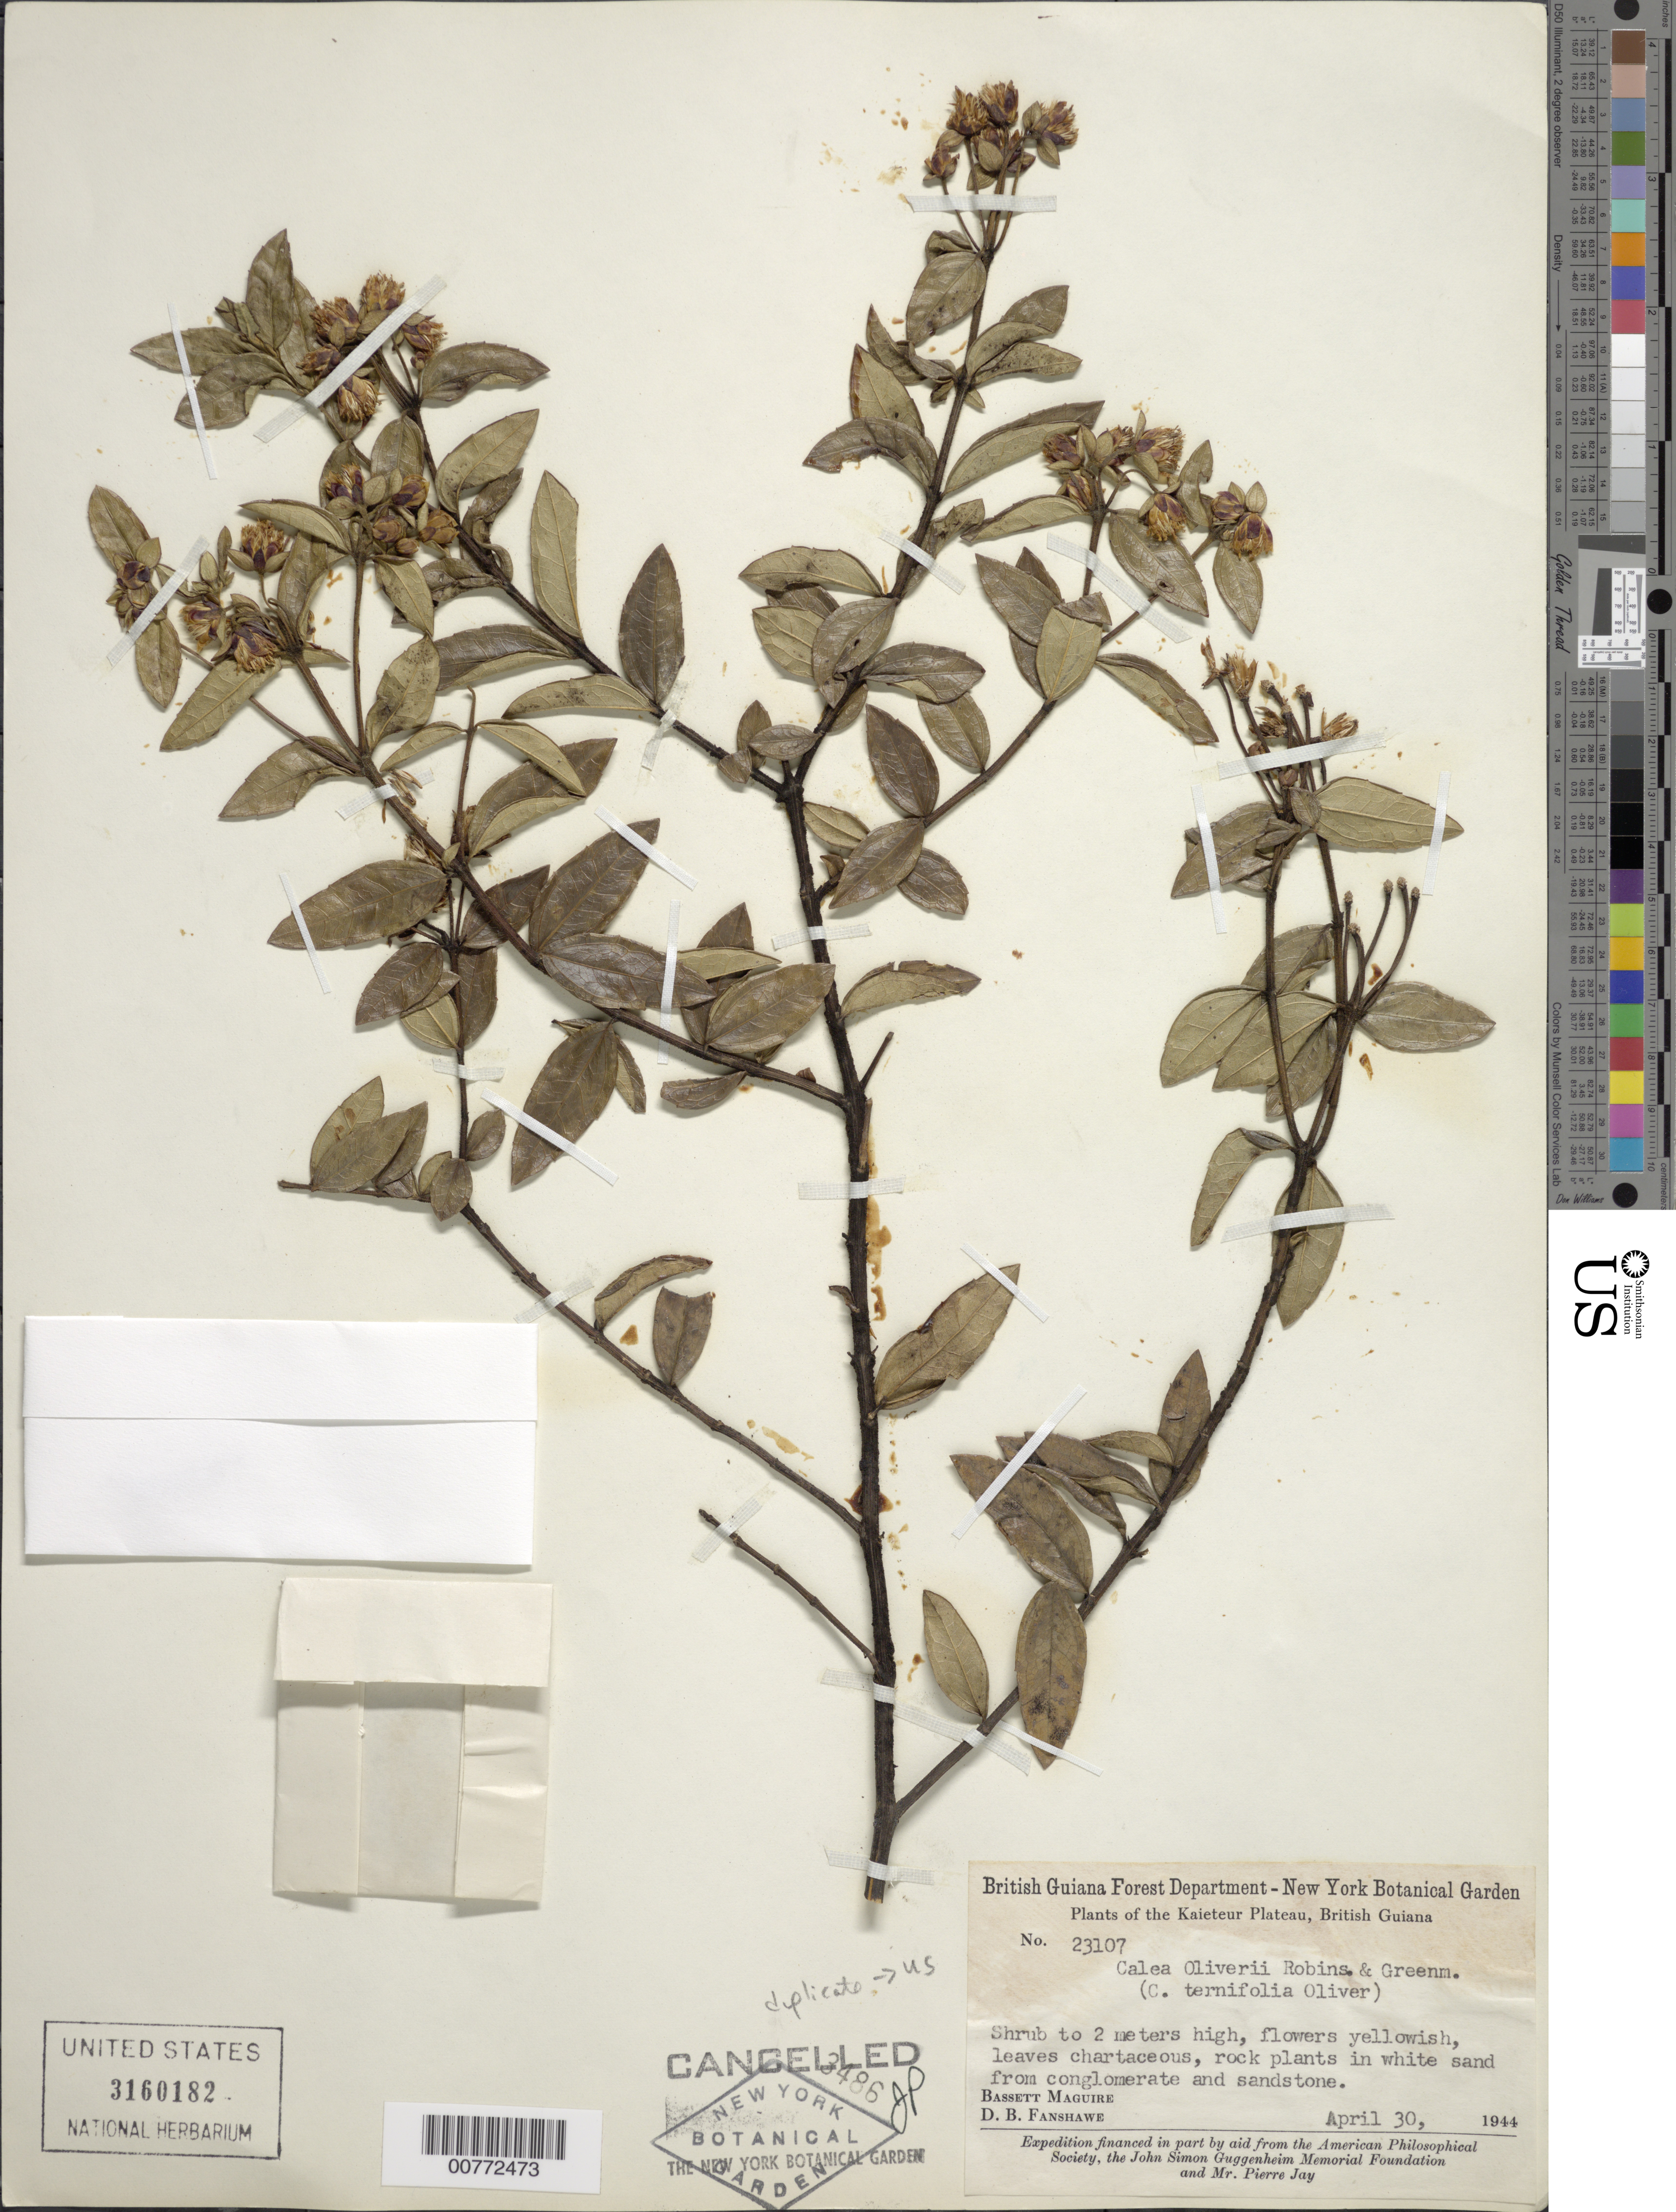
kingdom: Plantae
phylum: Tracheophyta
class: Magnoliopsida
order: Asterales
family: Asteraceae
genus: Calea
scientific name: Calea oliveri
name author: B.L. Rob. & Greenm.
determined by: Bueno, Vinicius Resende, (ICN), Universidade Federal do Rio Grande do Sul (BRAZIL)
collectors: B. Maguire & D. B. Fanshawe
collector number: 23107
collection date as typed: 30-Apr-44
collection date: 1944-04-30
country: Guyana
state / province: Potaro-Siparuni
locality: Kaieteur Savanna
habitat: Rock plants in white sand from conglomerate and sandstone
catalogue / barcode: US 3160182